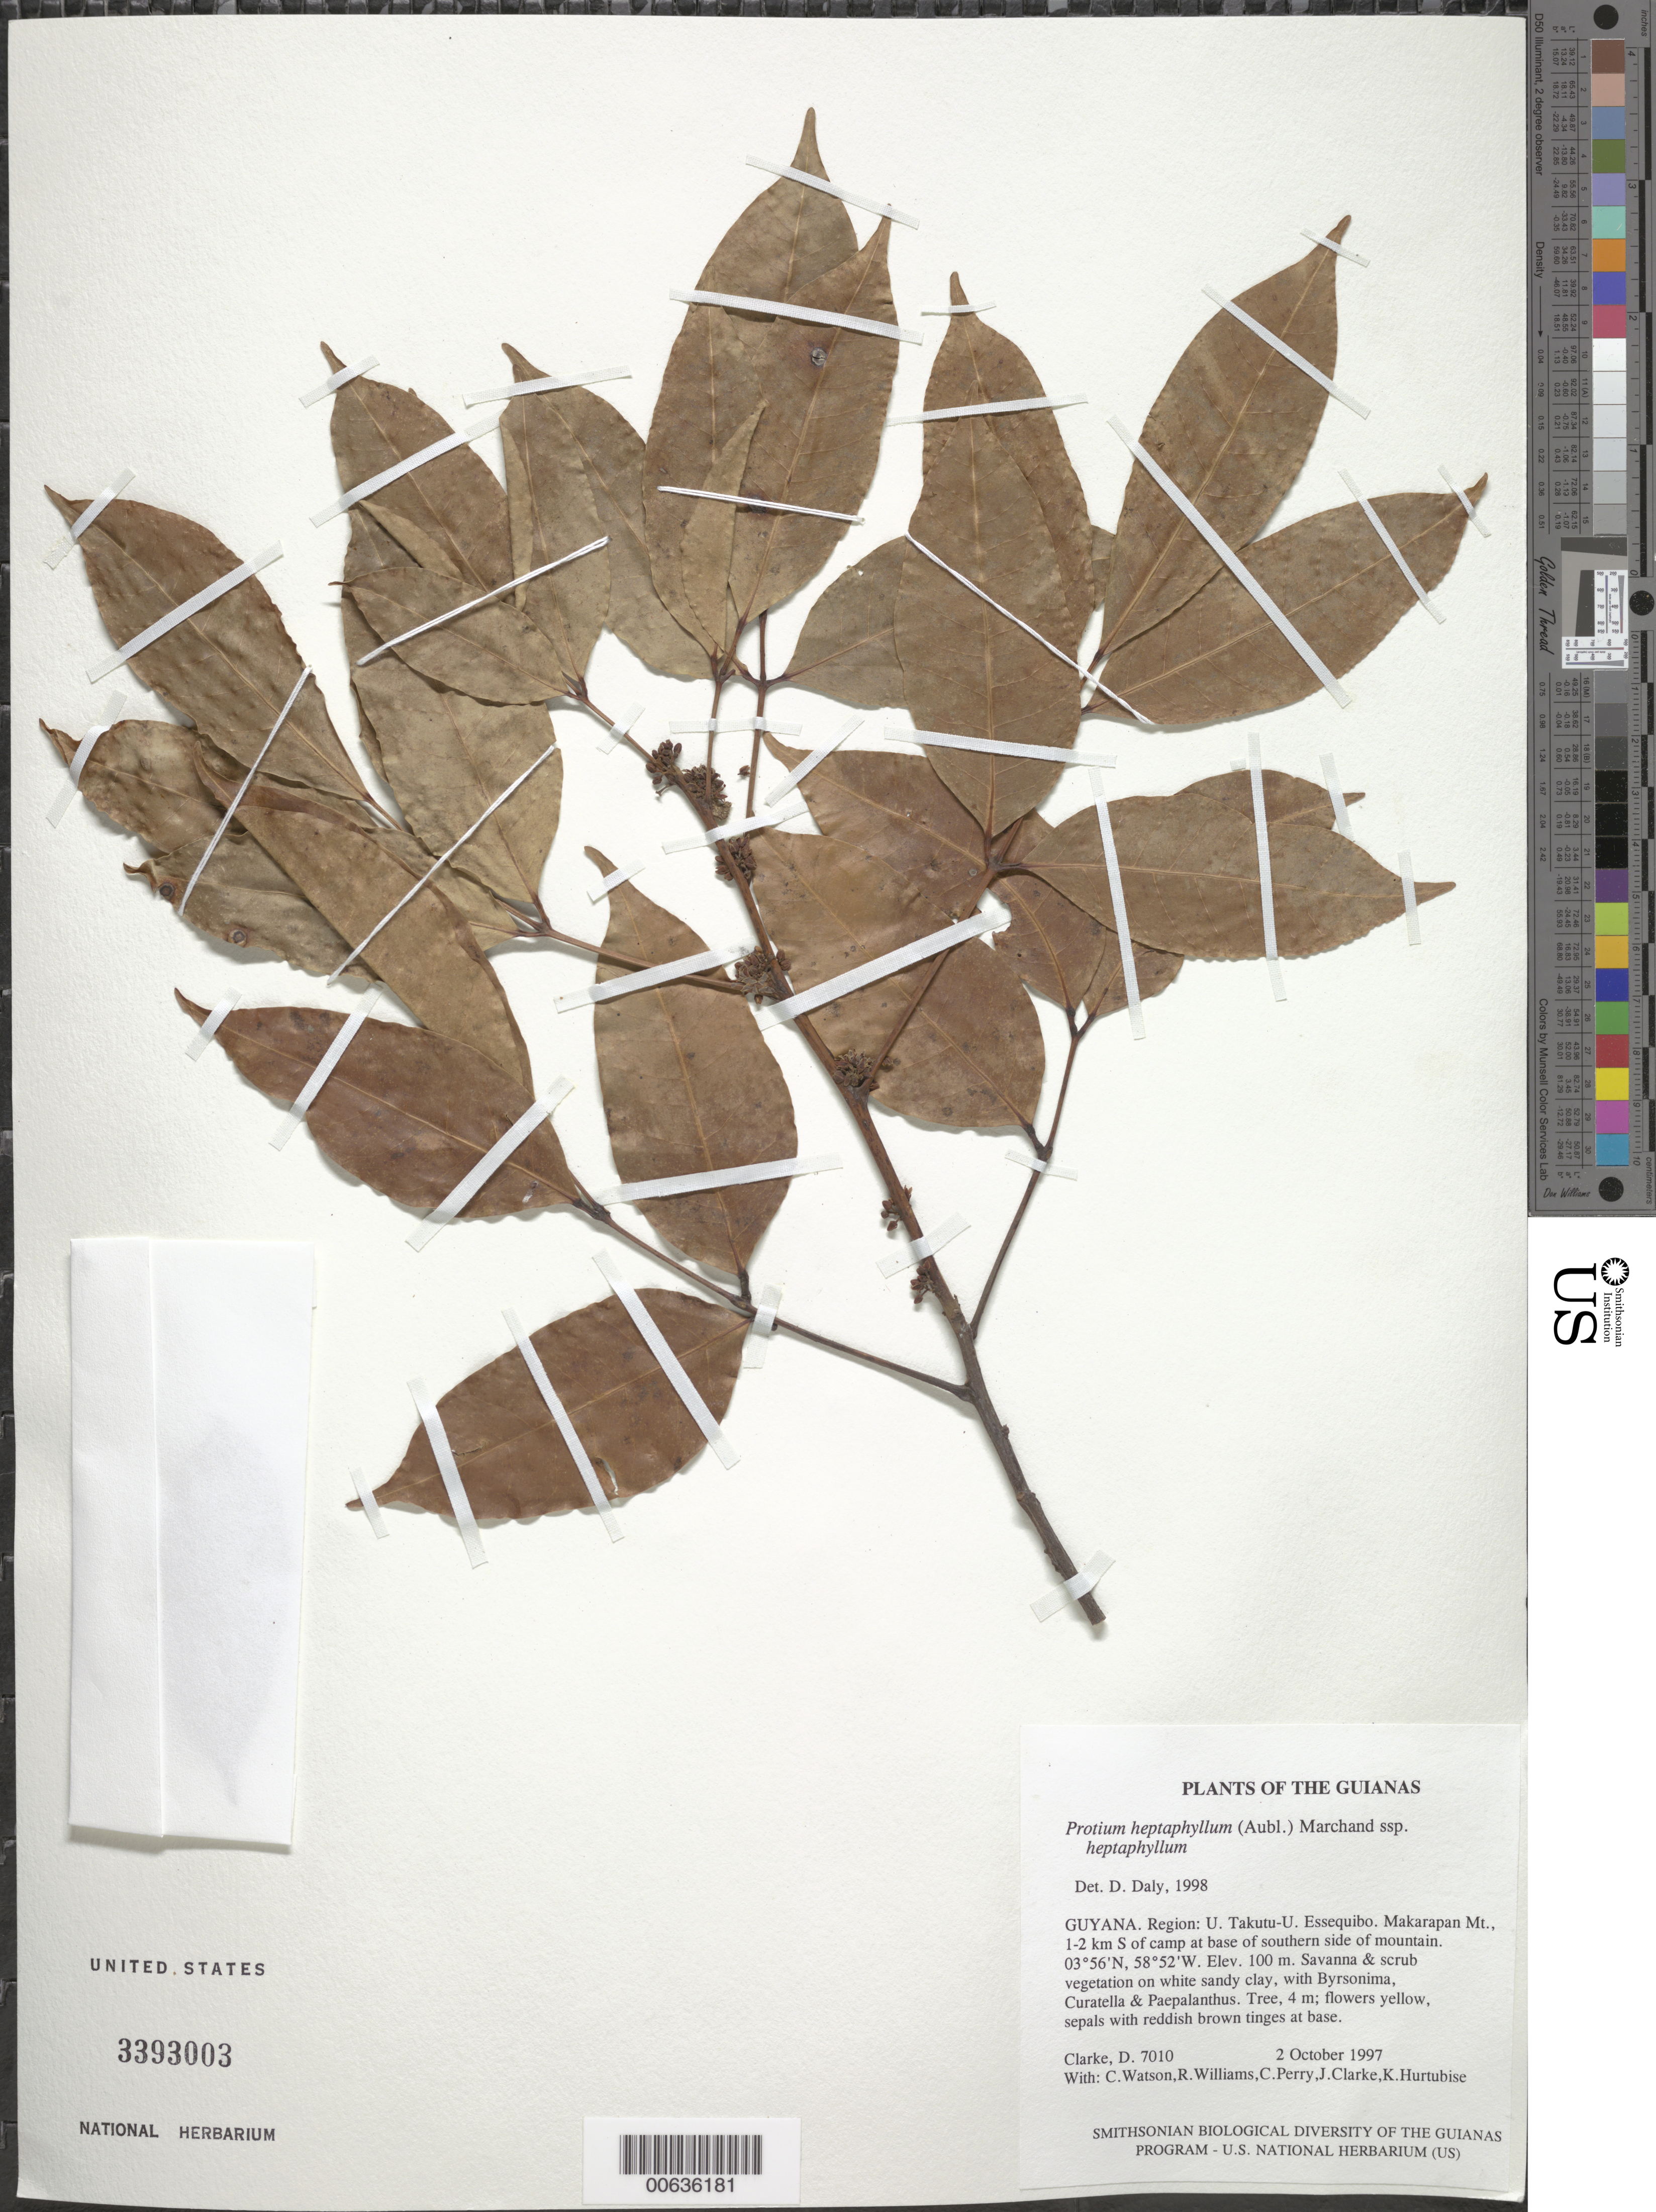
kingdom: Plantae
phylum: Tracheophyta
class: Magnoliopsida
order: Sapindales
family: Burseraceae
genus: Protium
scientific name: Protium heptaphyllum subsp. heptaphyllum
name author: (Aubl.) Marchand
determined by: Daly, D. C.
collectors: H. D. Clarke, C. Watson, R. Williams, C. Perry, J. Clarke & K. Hurtubise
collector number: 7010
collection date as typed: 2 October 1997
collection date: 1997-10-02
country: Guyana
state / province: U. Takutu-U. Essequibo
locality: Makarapan Mt., 1-2 km S of camp at base of southern side of mountain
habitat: Savanna & scrub vegetation on white sandy clay, with Byrsonima, Curatella & Paepalanthus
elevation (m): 100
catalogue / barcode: US 3393003